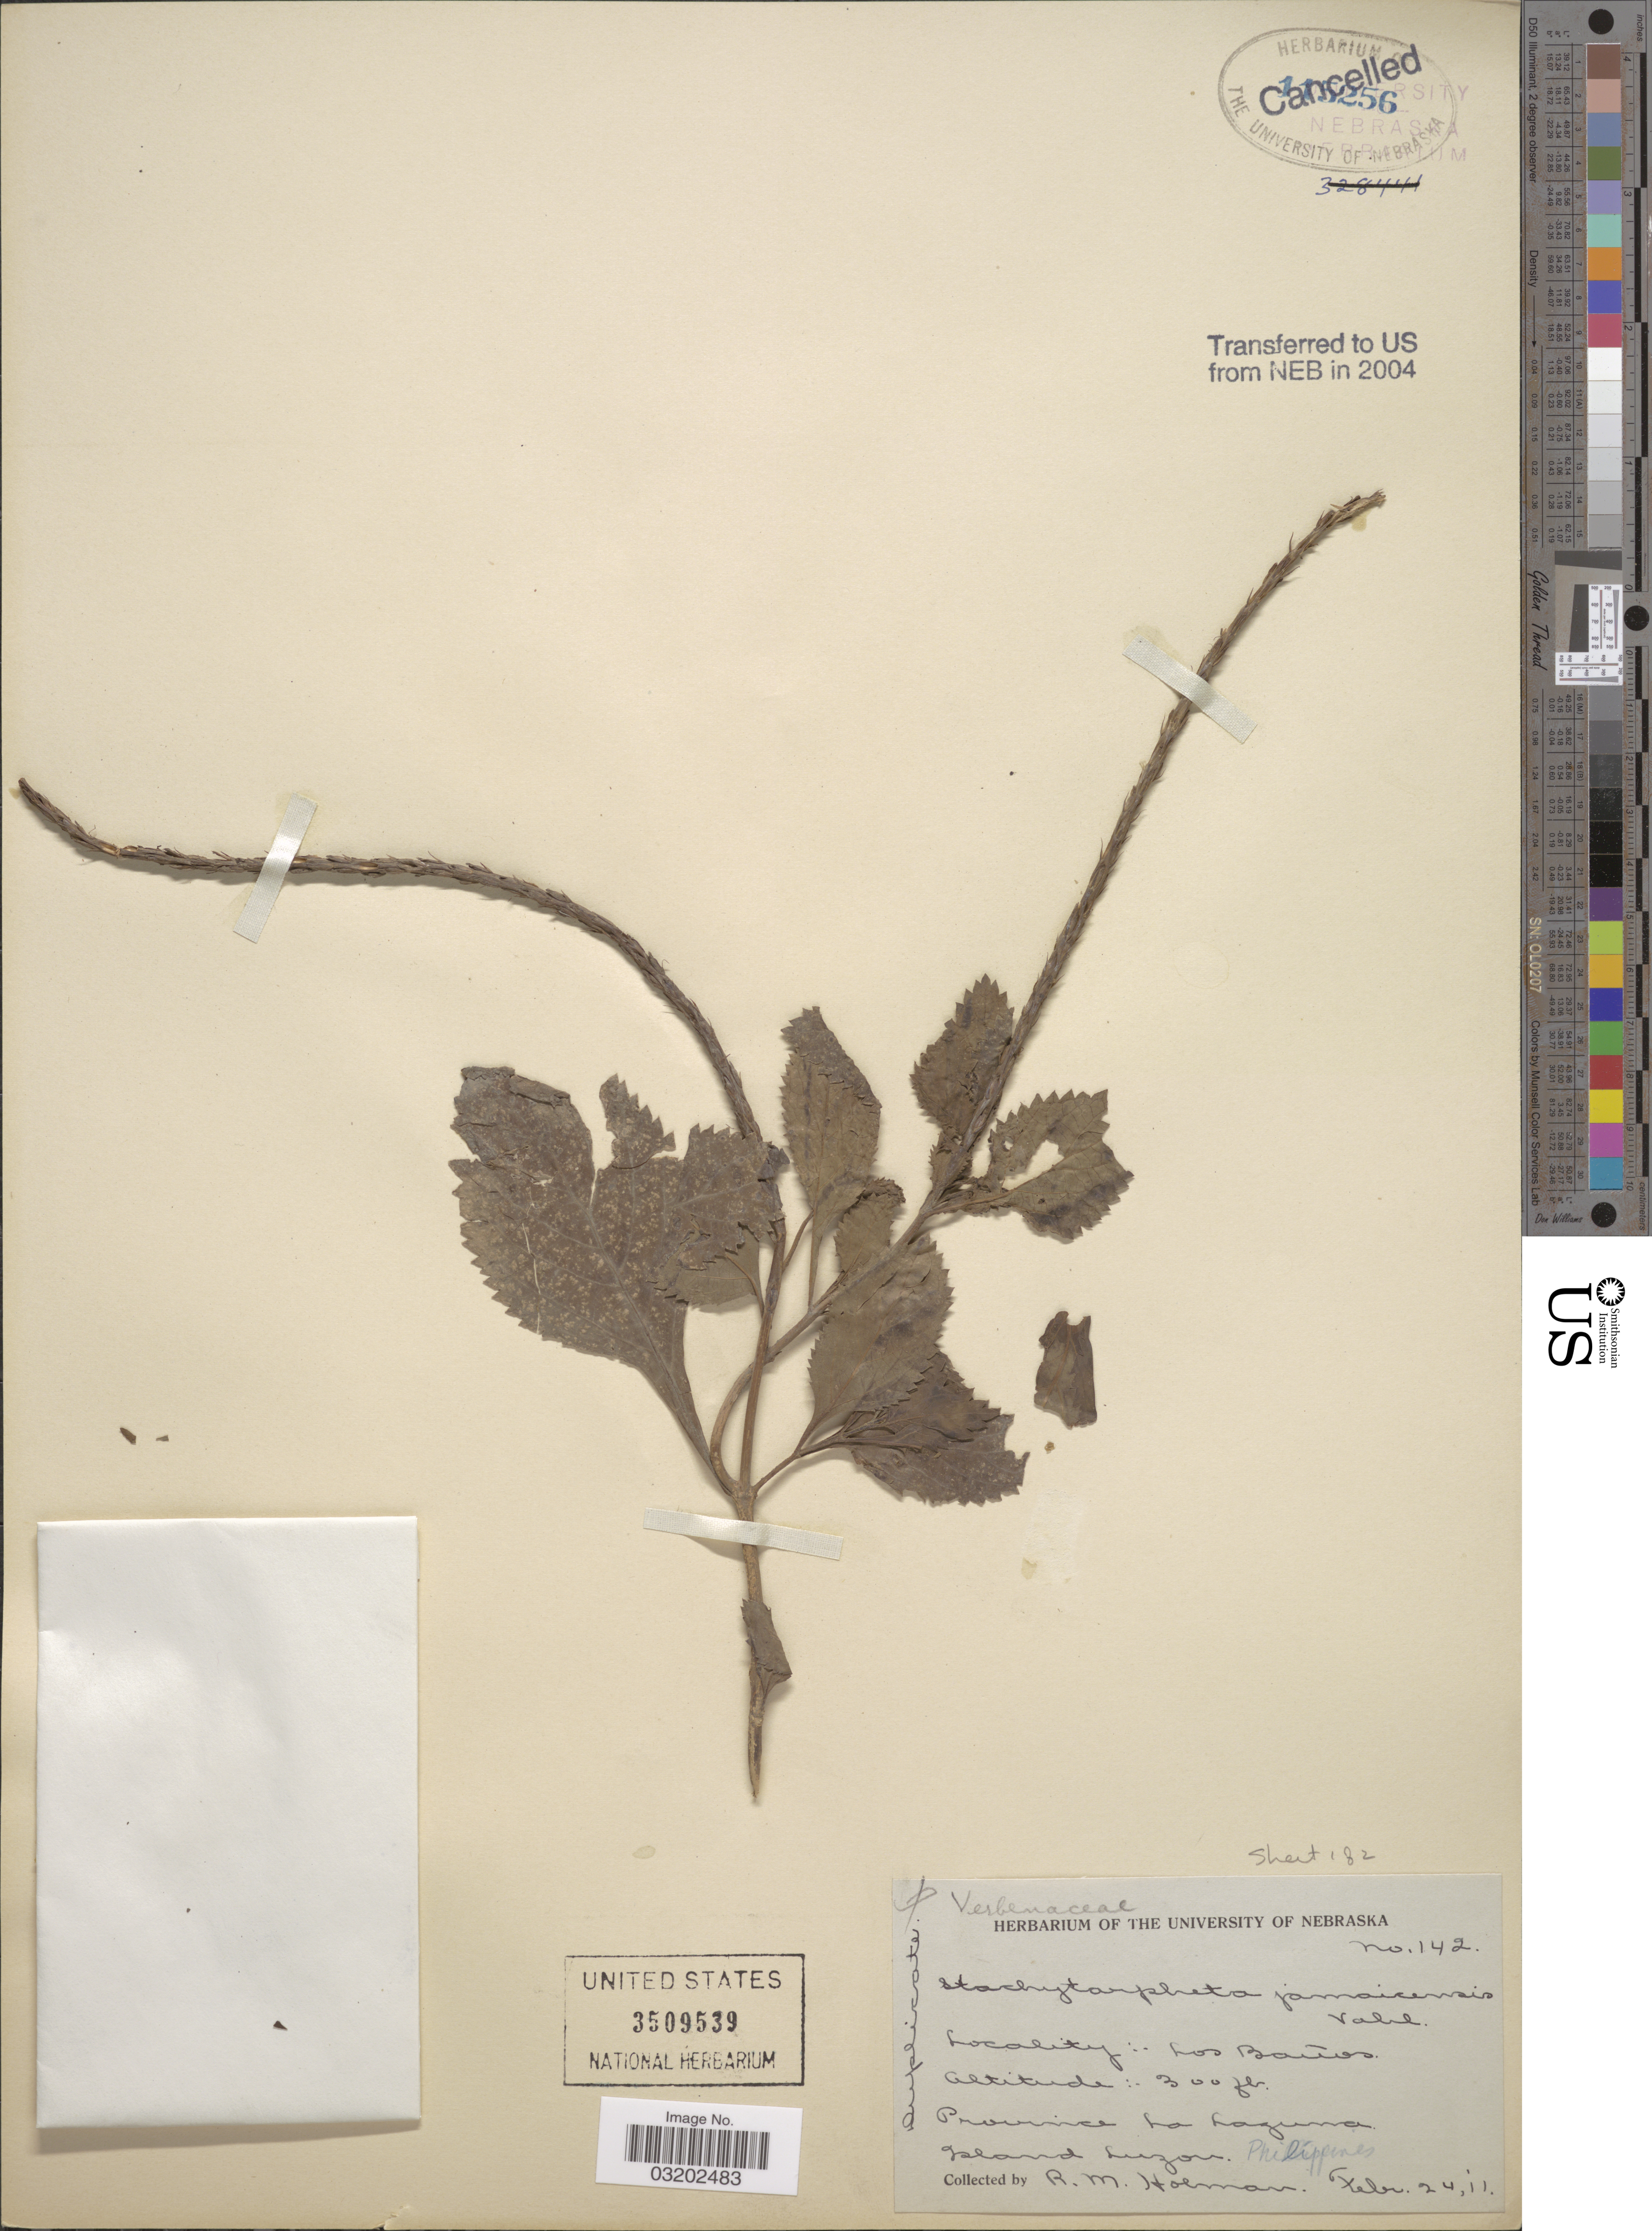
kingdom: Plantae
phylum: Tracheophyta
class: Magnoliopsida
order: Lamiales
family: Verbenaceae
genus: Stachytarpheta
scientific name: Stachytarpheta jamaicensis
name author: (L.) Vahl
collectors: R. Holman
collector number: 142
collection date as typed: Transcribed d/m/y: 24/2/11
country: Philippines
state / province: Calabarzon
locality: Los Baños, Province La Laguna, Island Luzon.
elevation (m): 91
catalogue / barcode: US 3509539